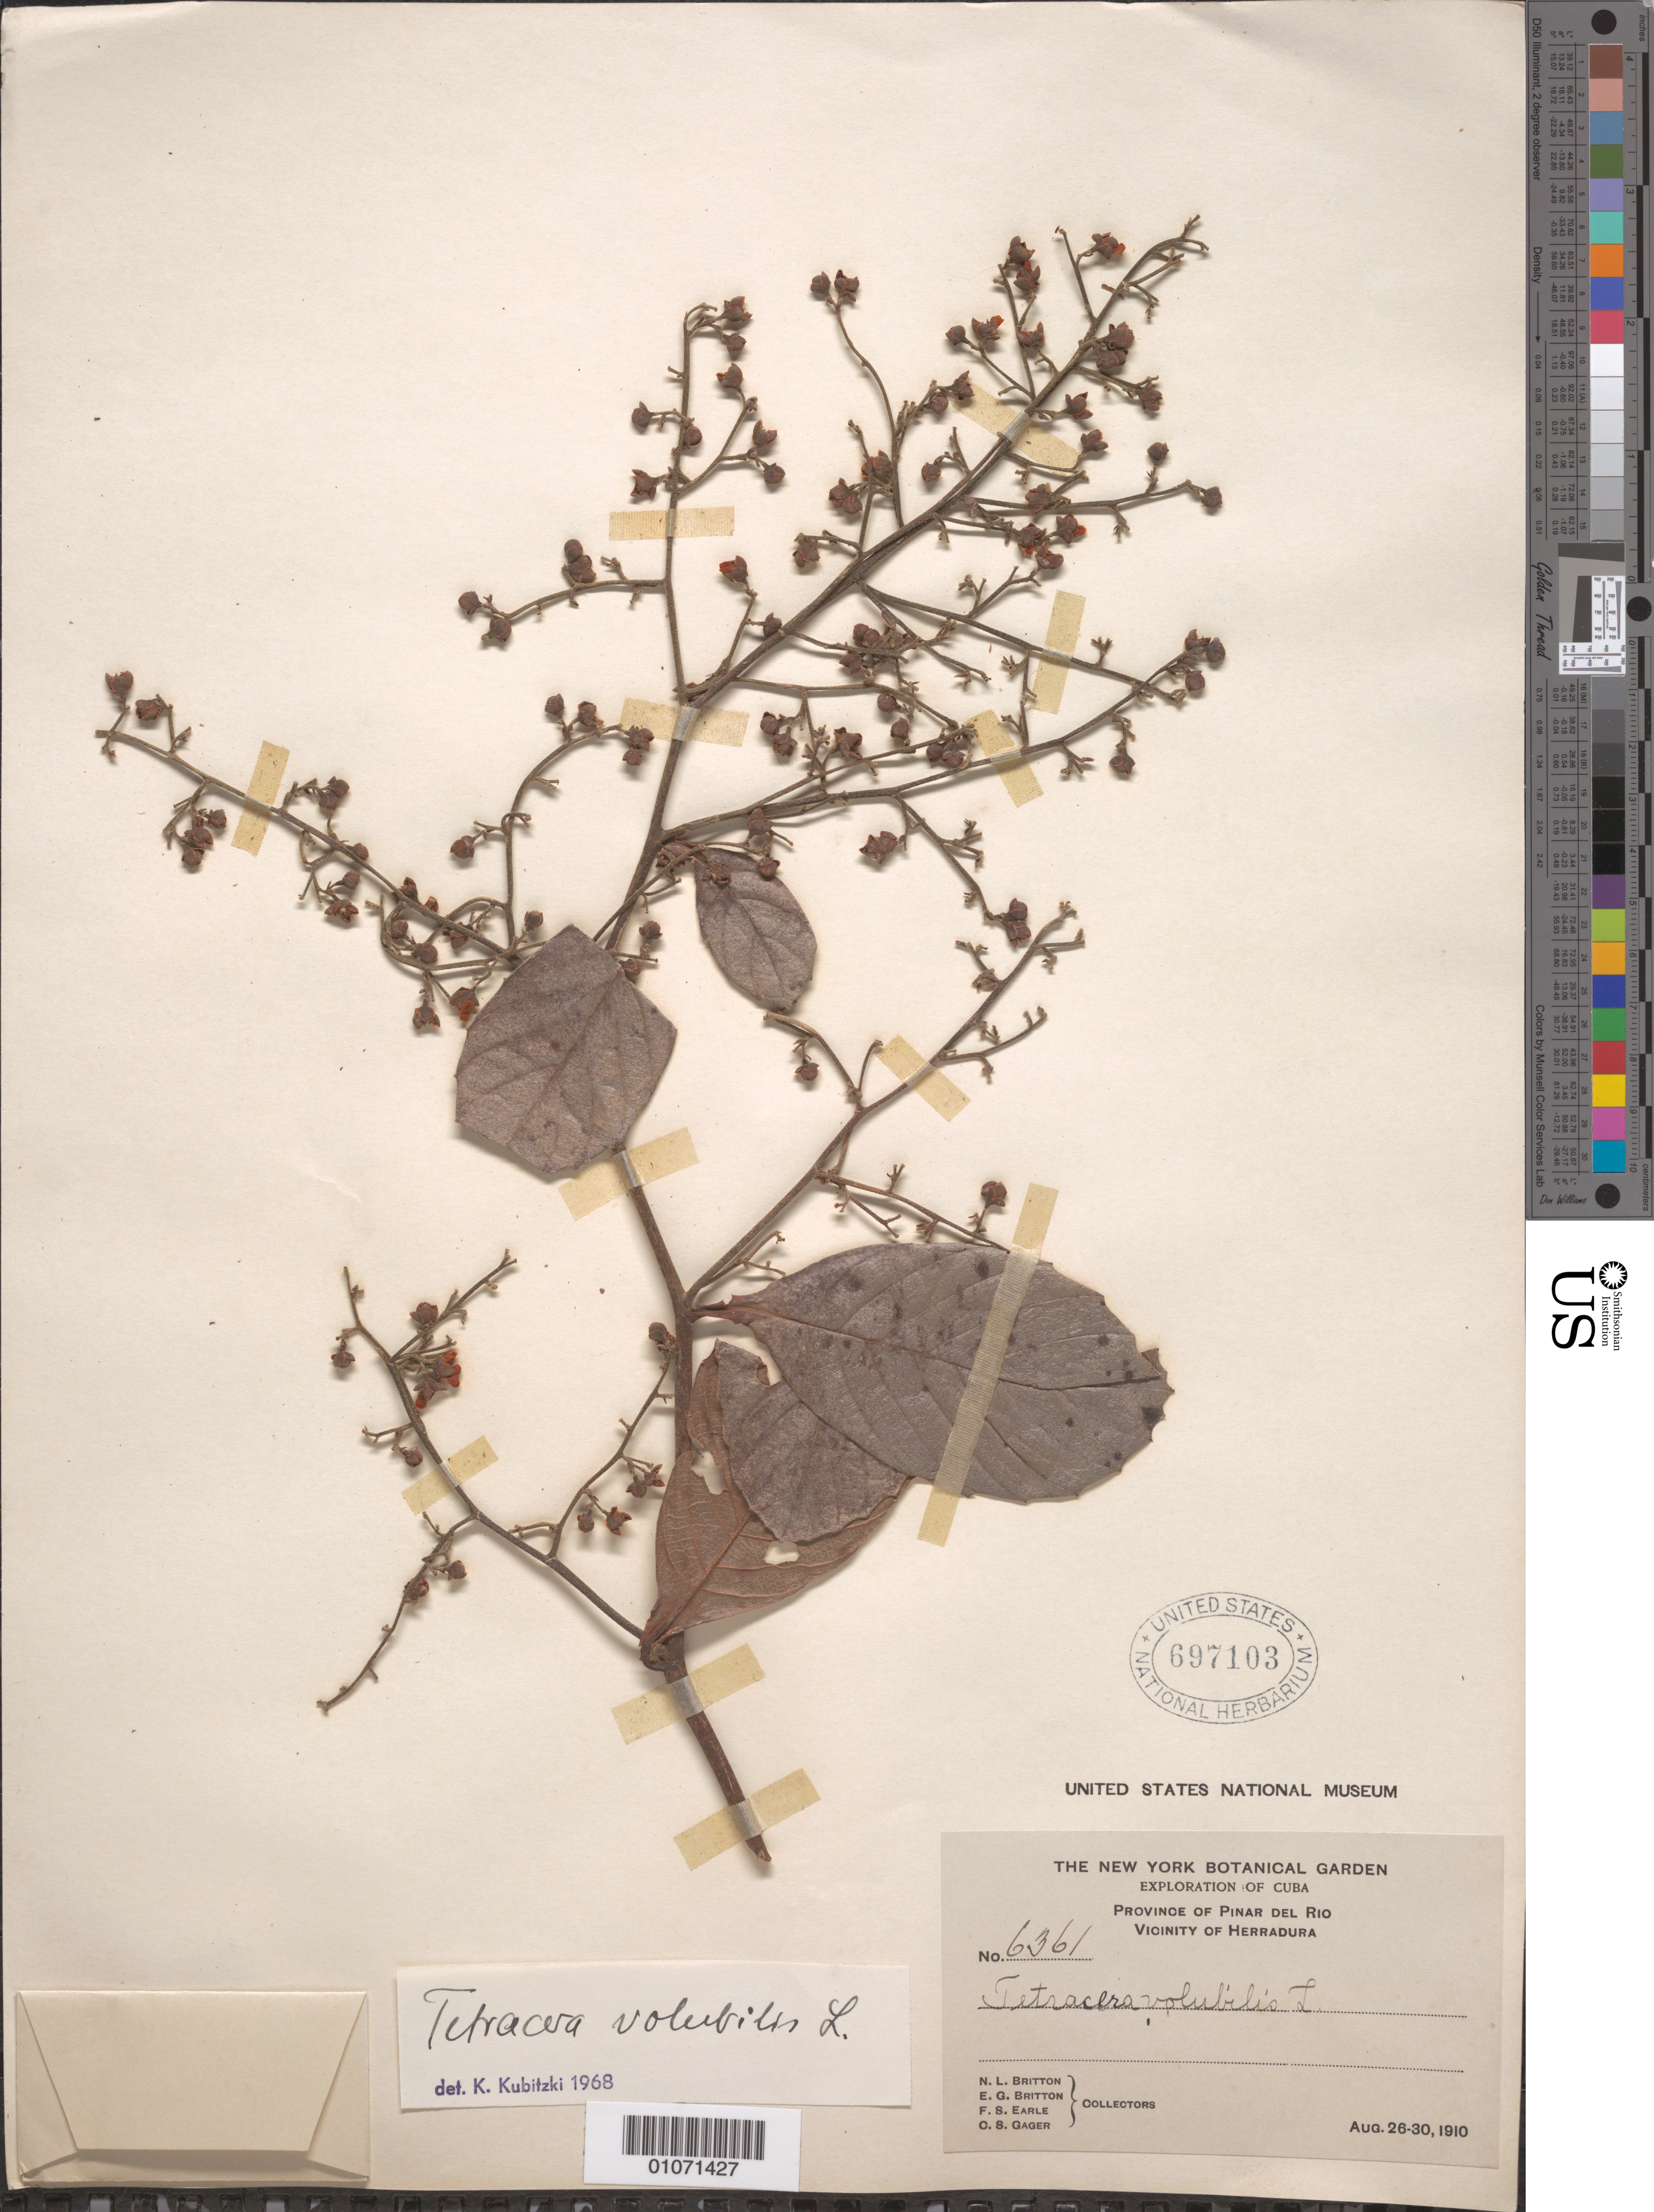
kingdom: Plantae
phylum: Tracheophyta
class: Magnoliopsida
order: Dilleniales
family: Dilleniaceae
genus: Tetracera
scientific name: Tetracera volubilis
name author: L.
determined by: Kubitzki, Klaus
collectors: N. Britton, E. G. Britton, F. S. Earle & O. Gager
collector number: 6361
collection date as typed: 26 Aug 1910 to 30 Aug 1910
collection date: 1910-08-26/1910-08-30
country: Cuba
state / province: Pinar del Río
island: Cuba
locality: Herradura vicinity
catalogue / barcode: US 697103